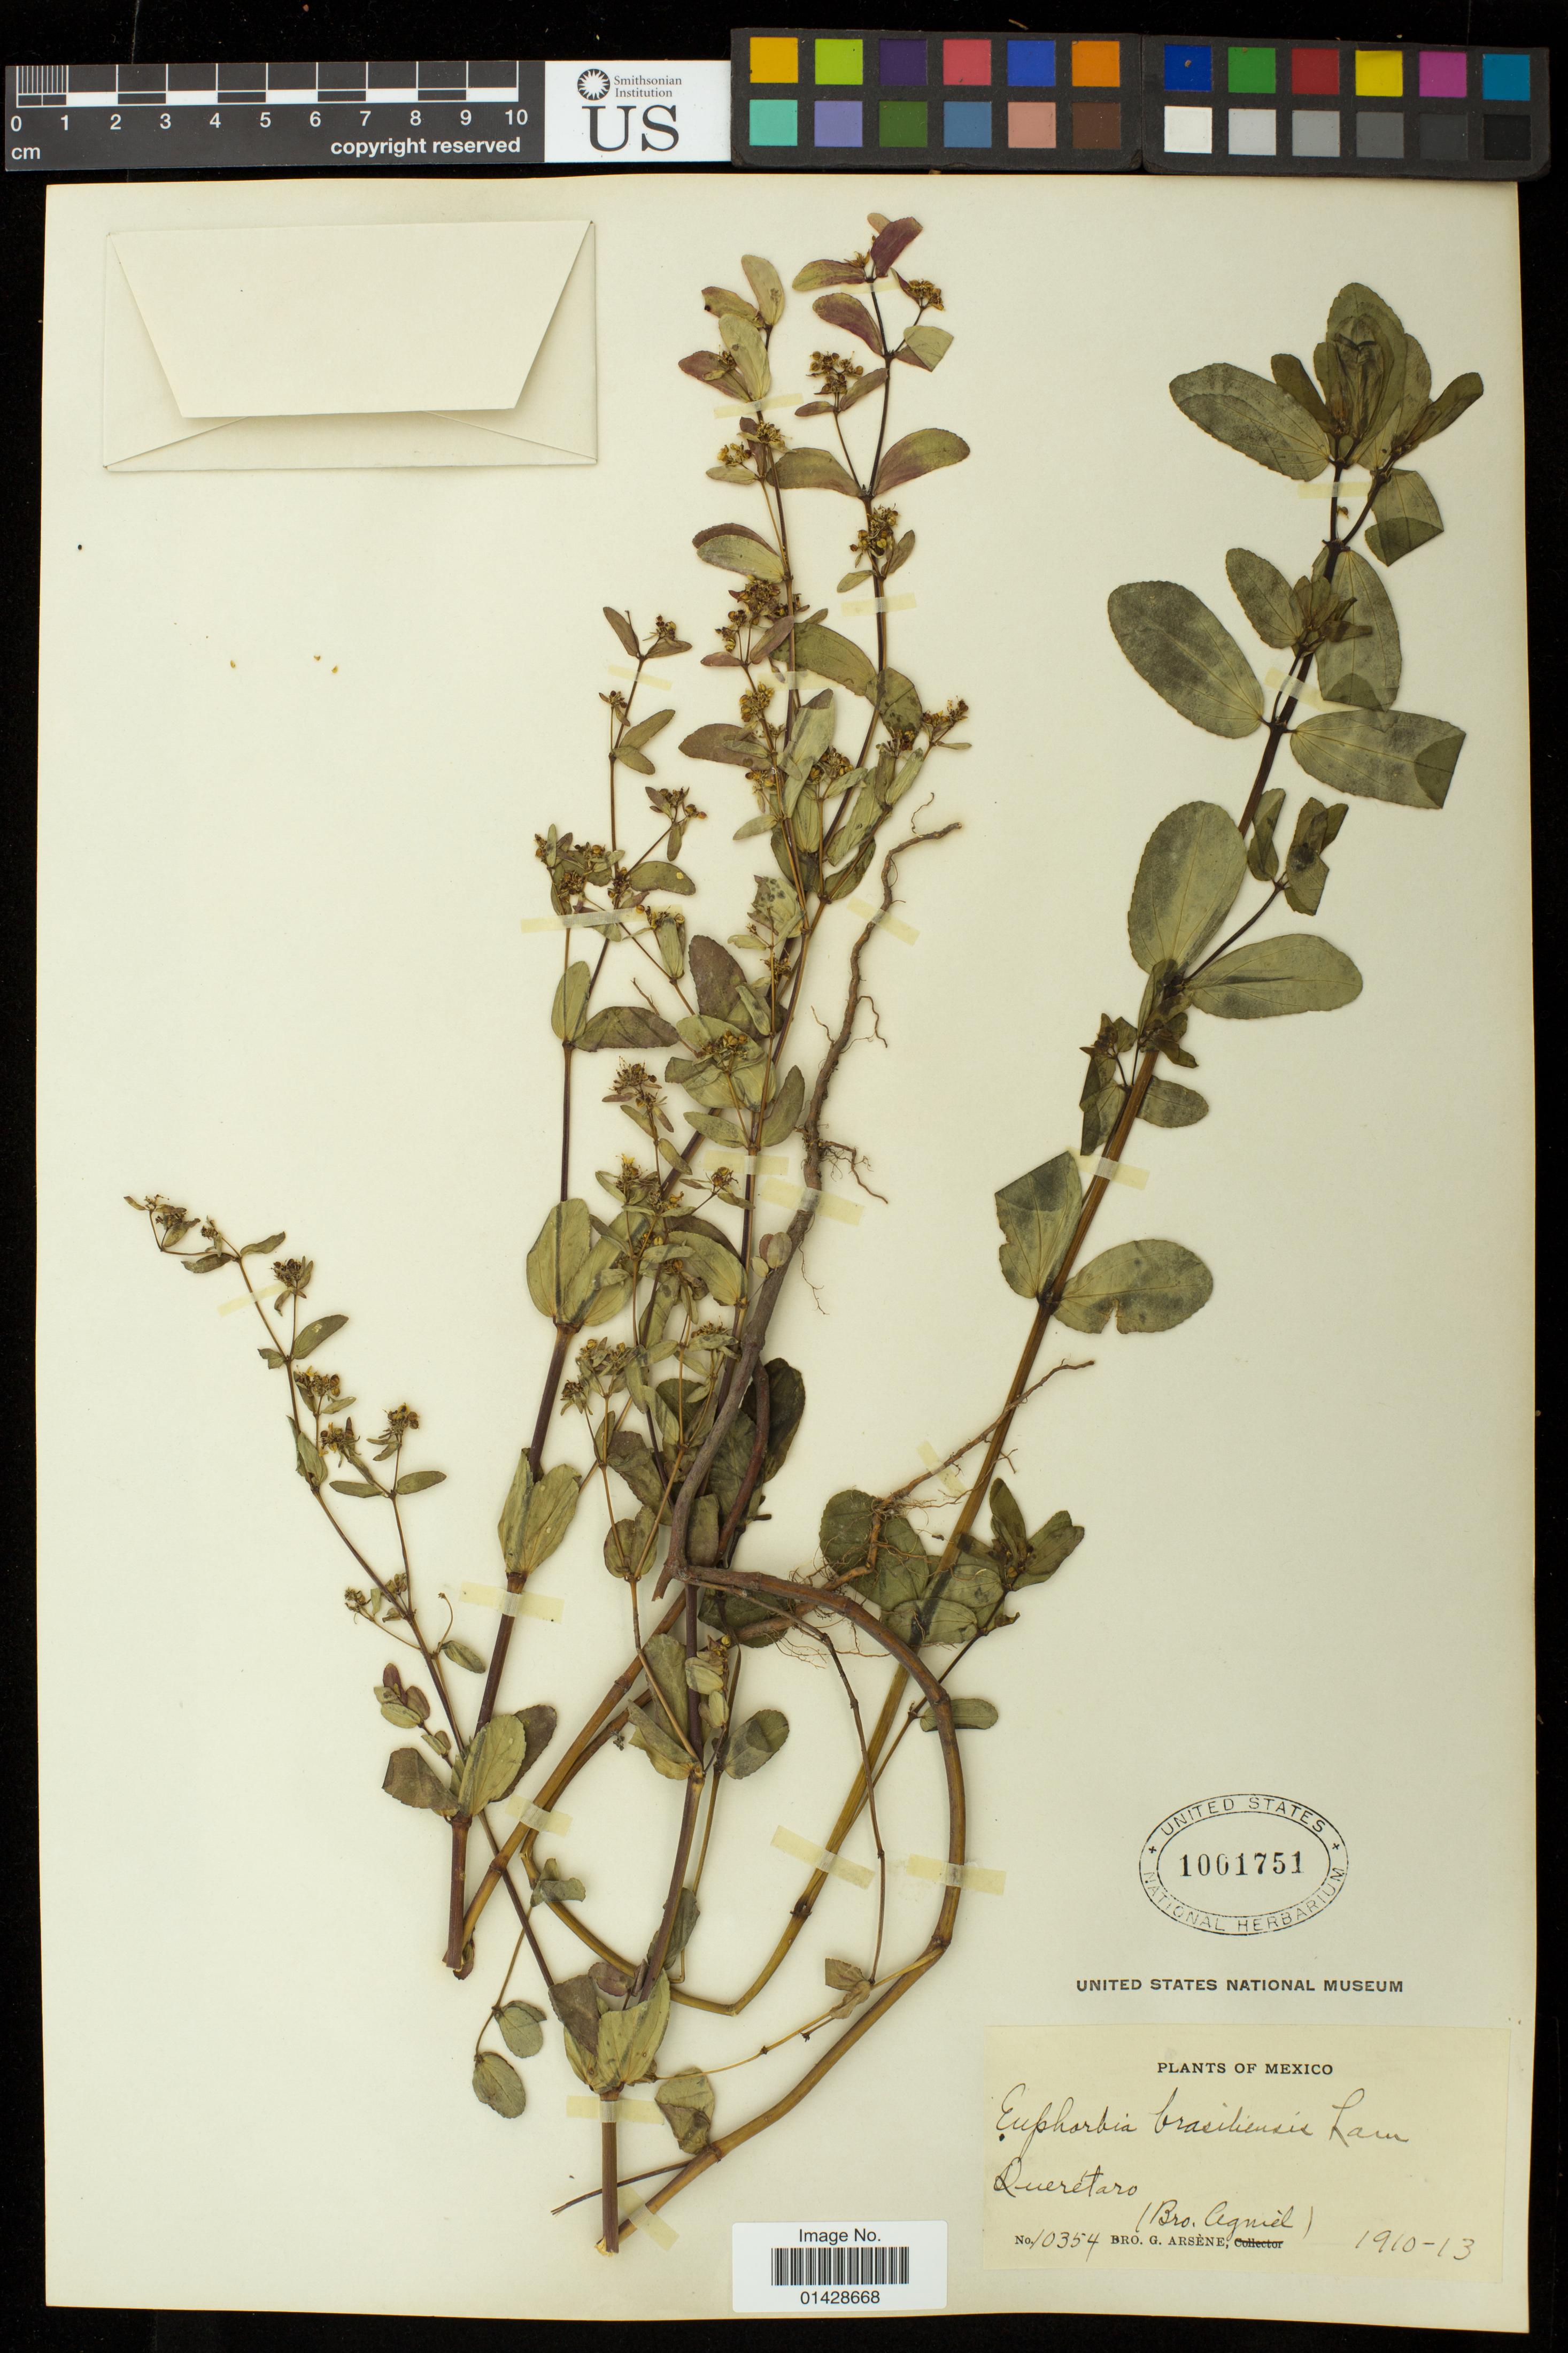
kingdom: Plantae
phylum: Tracheophyta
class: Magnoliopsida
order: Malpighiales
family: Euphorbiaceae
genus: Euphorbia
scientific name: Euphorbia nutans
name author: Lag.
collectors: Bro. Agniel & Bro. G. Arsène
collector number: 10354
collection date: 1910/1913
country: Mexico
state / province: Querétaro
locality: Querétaro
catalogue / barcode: US 1001751